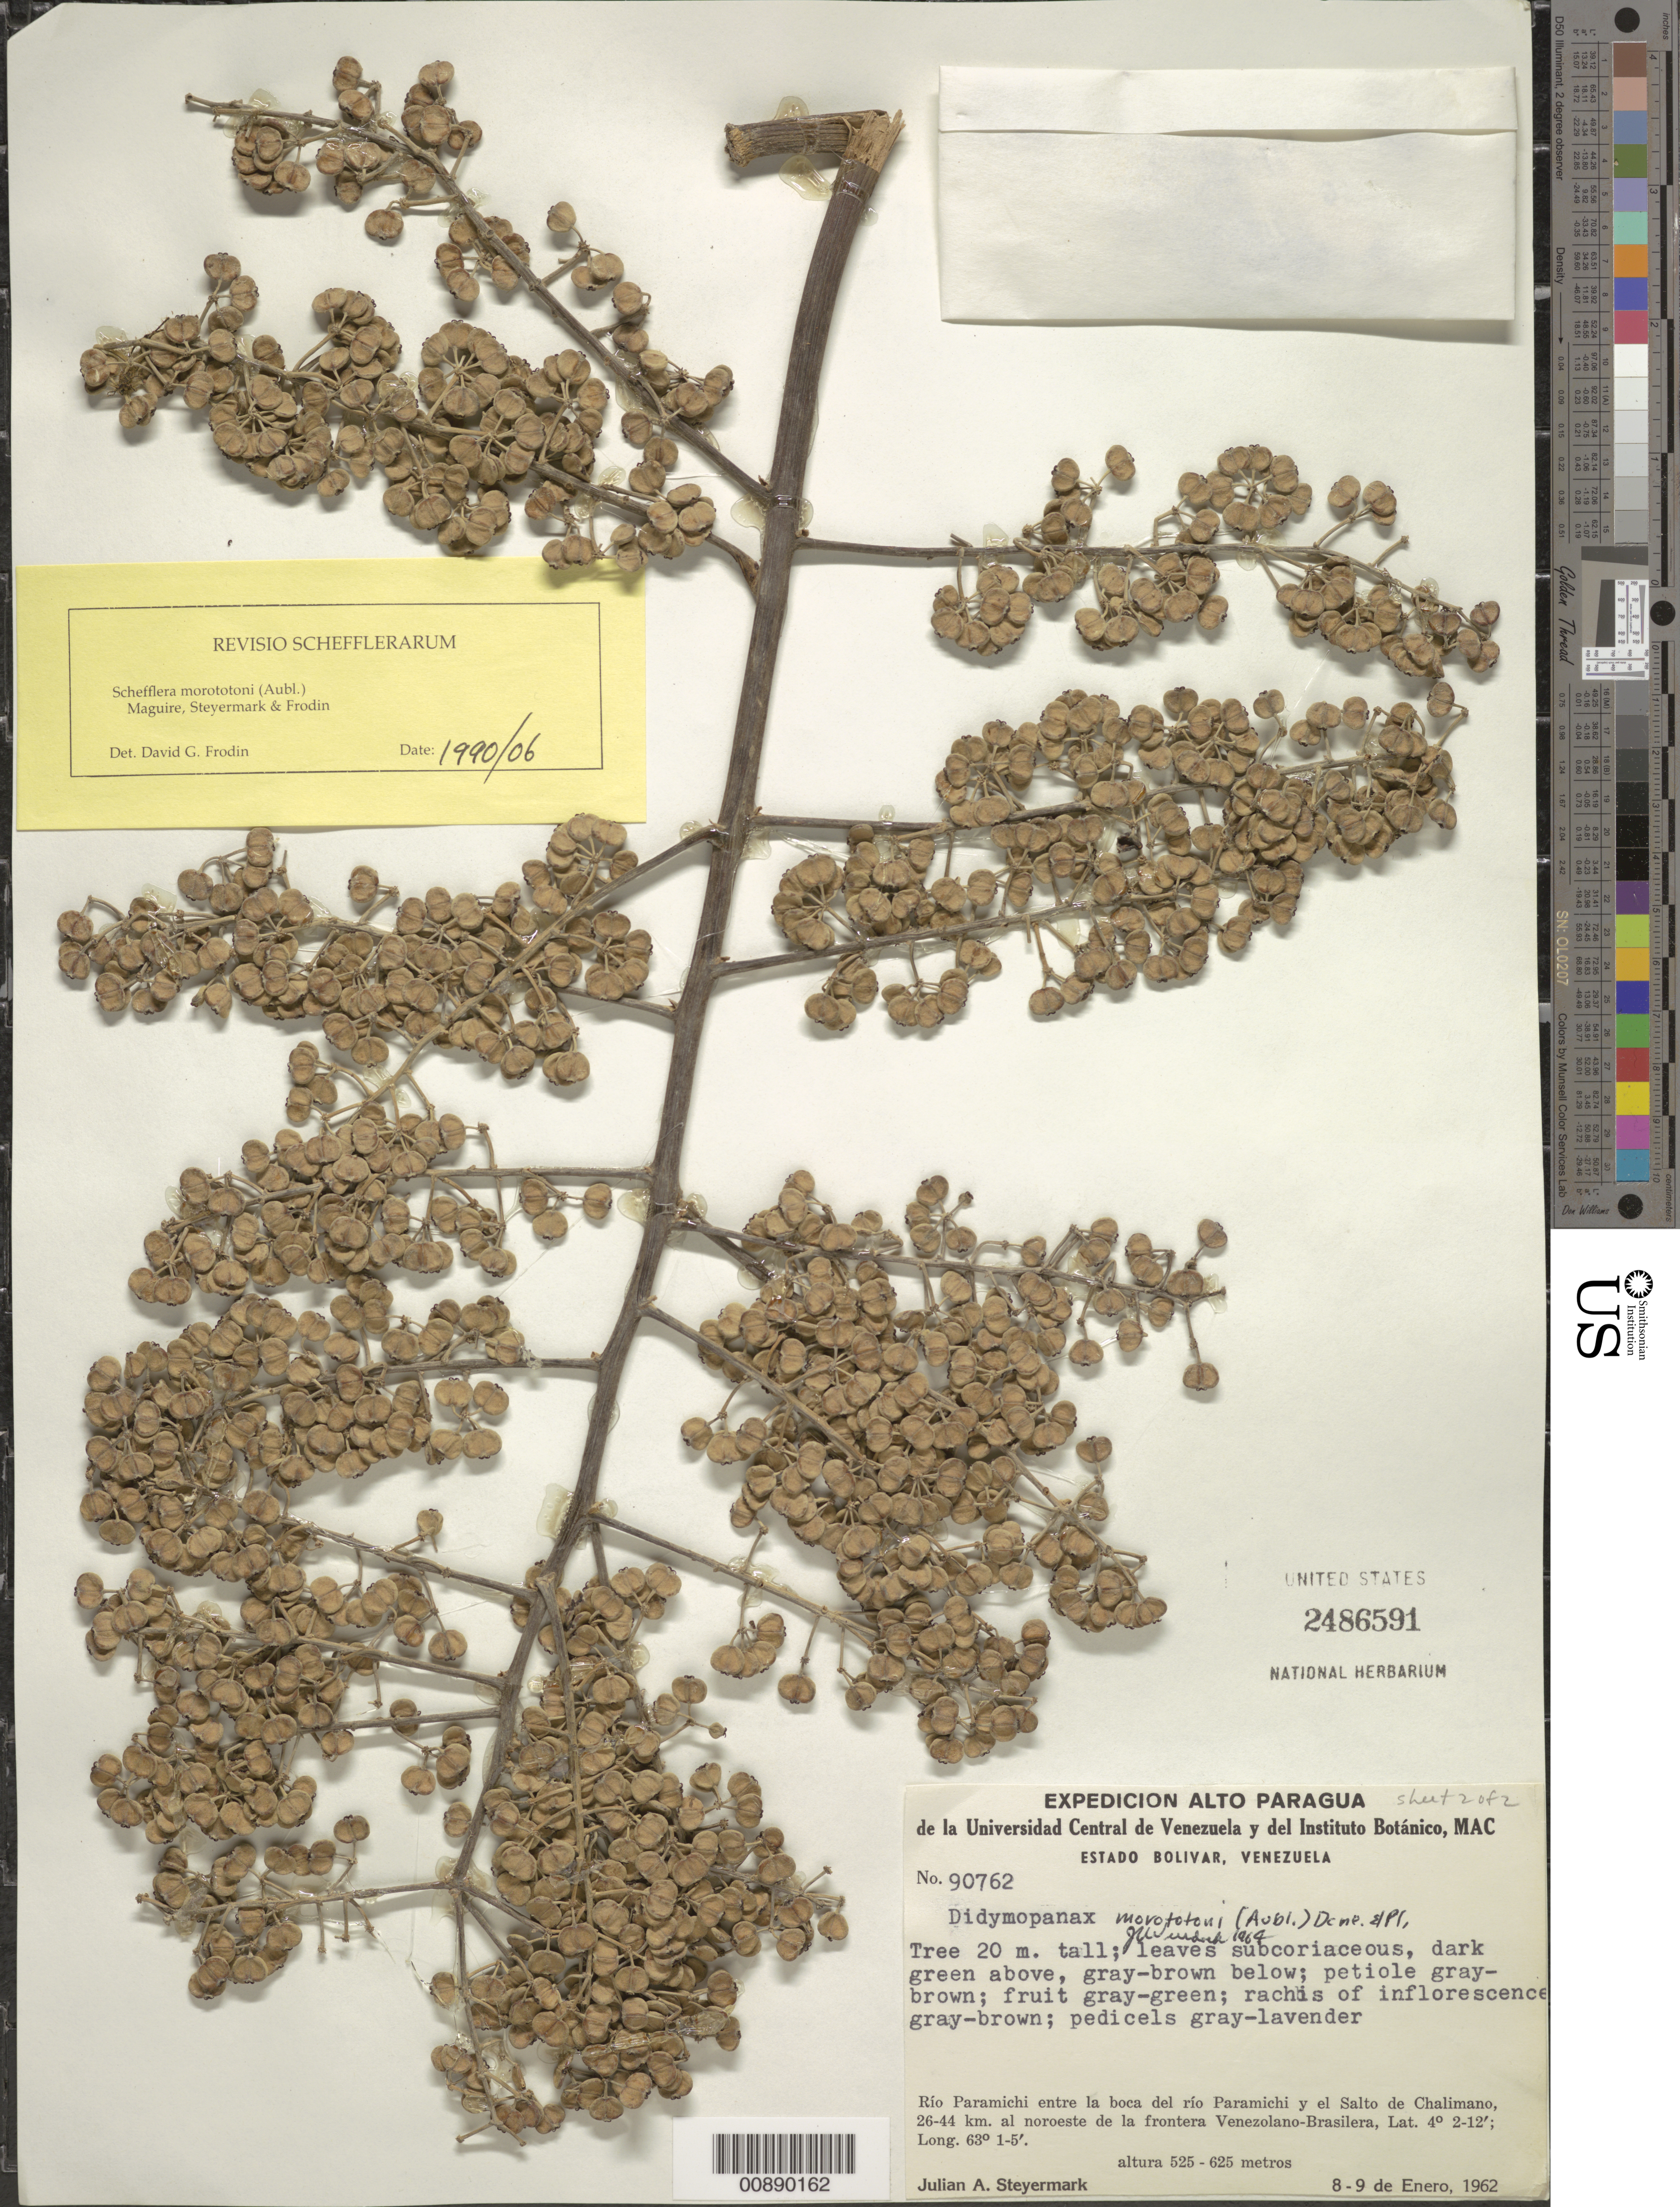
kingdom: Plantae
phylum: Tracheophyta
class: Magnoliopsida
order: Apiales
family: Araliaceae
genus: Schefflera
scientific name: Schefflera morototoni (Aubl.) Maguire, Steyerm. & Frodin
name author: (Aubl.) Maguire et al.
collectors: J. Steyermark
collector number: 90762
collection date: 1962-01-08/1962-01-09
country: Venezuela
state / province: Bolivar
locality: Río Paramichi entre la boca del río Paramichi y el Salto de Chalimano, 26-44 km. al noroeste de la frontera Venezolano-Brasilera.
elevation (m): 525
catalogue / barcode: US 2486591